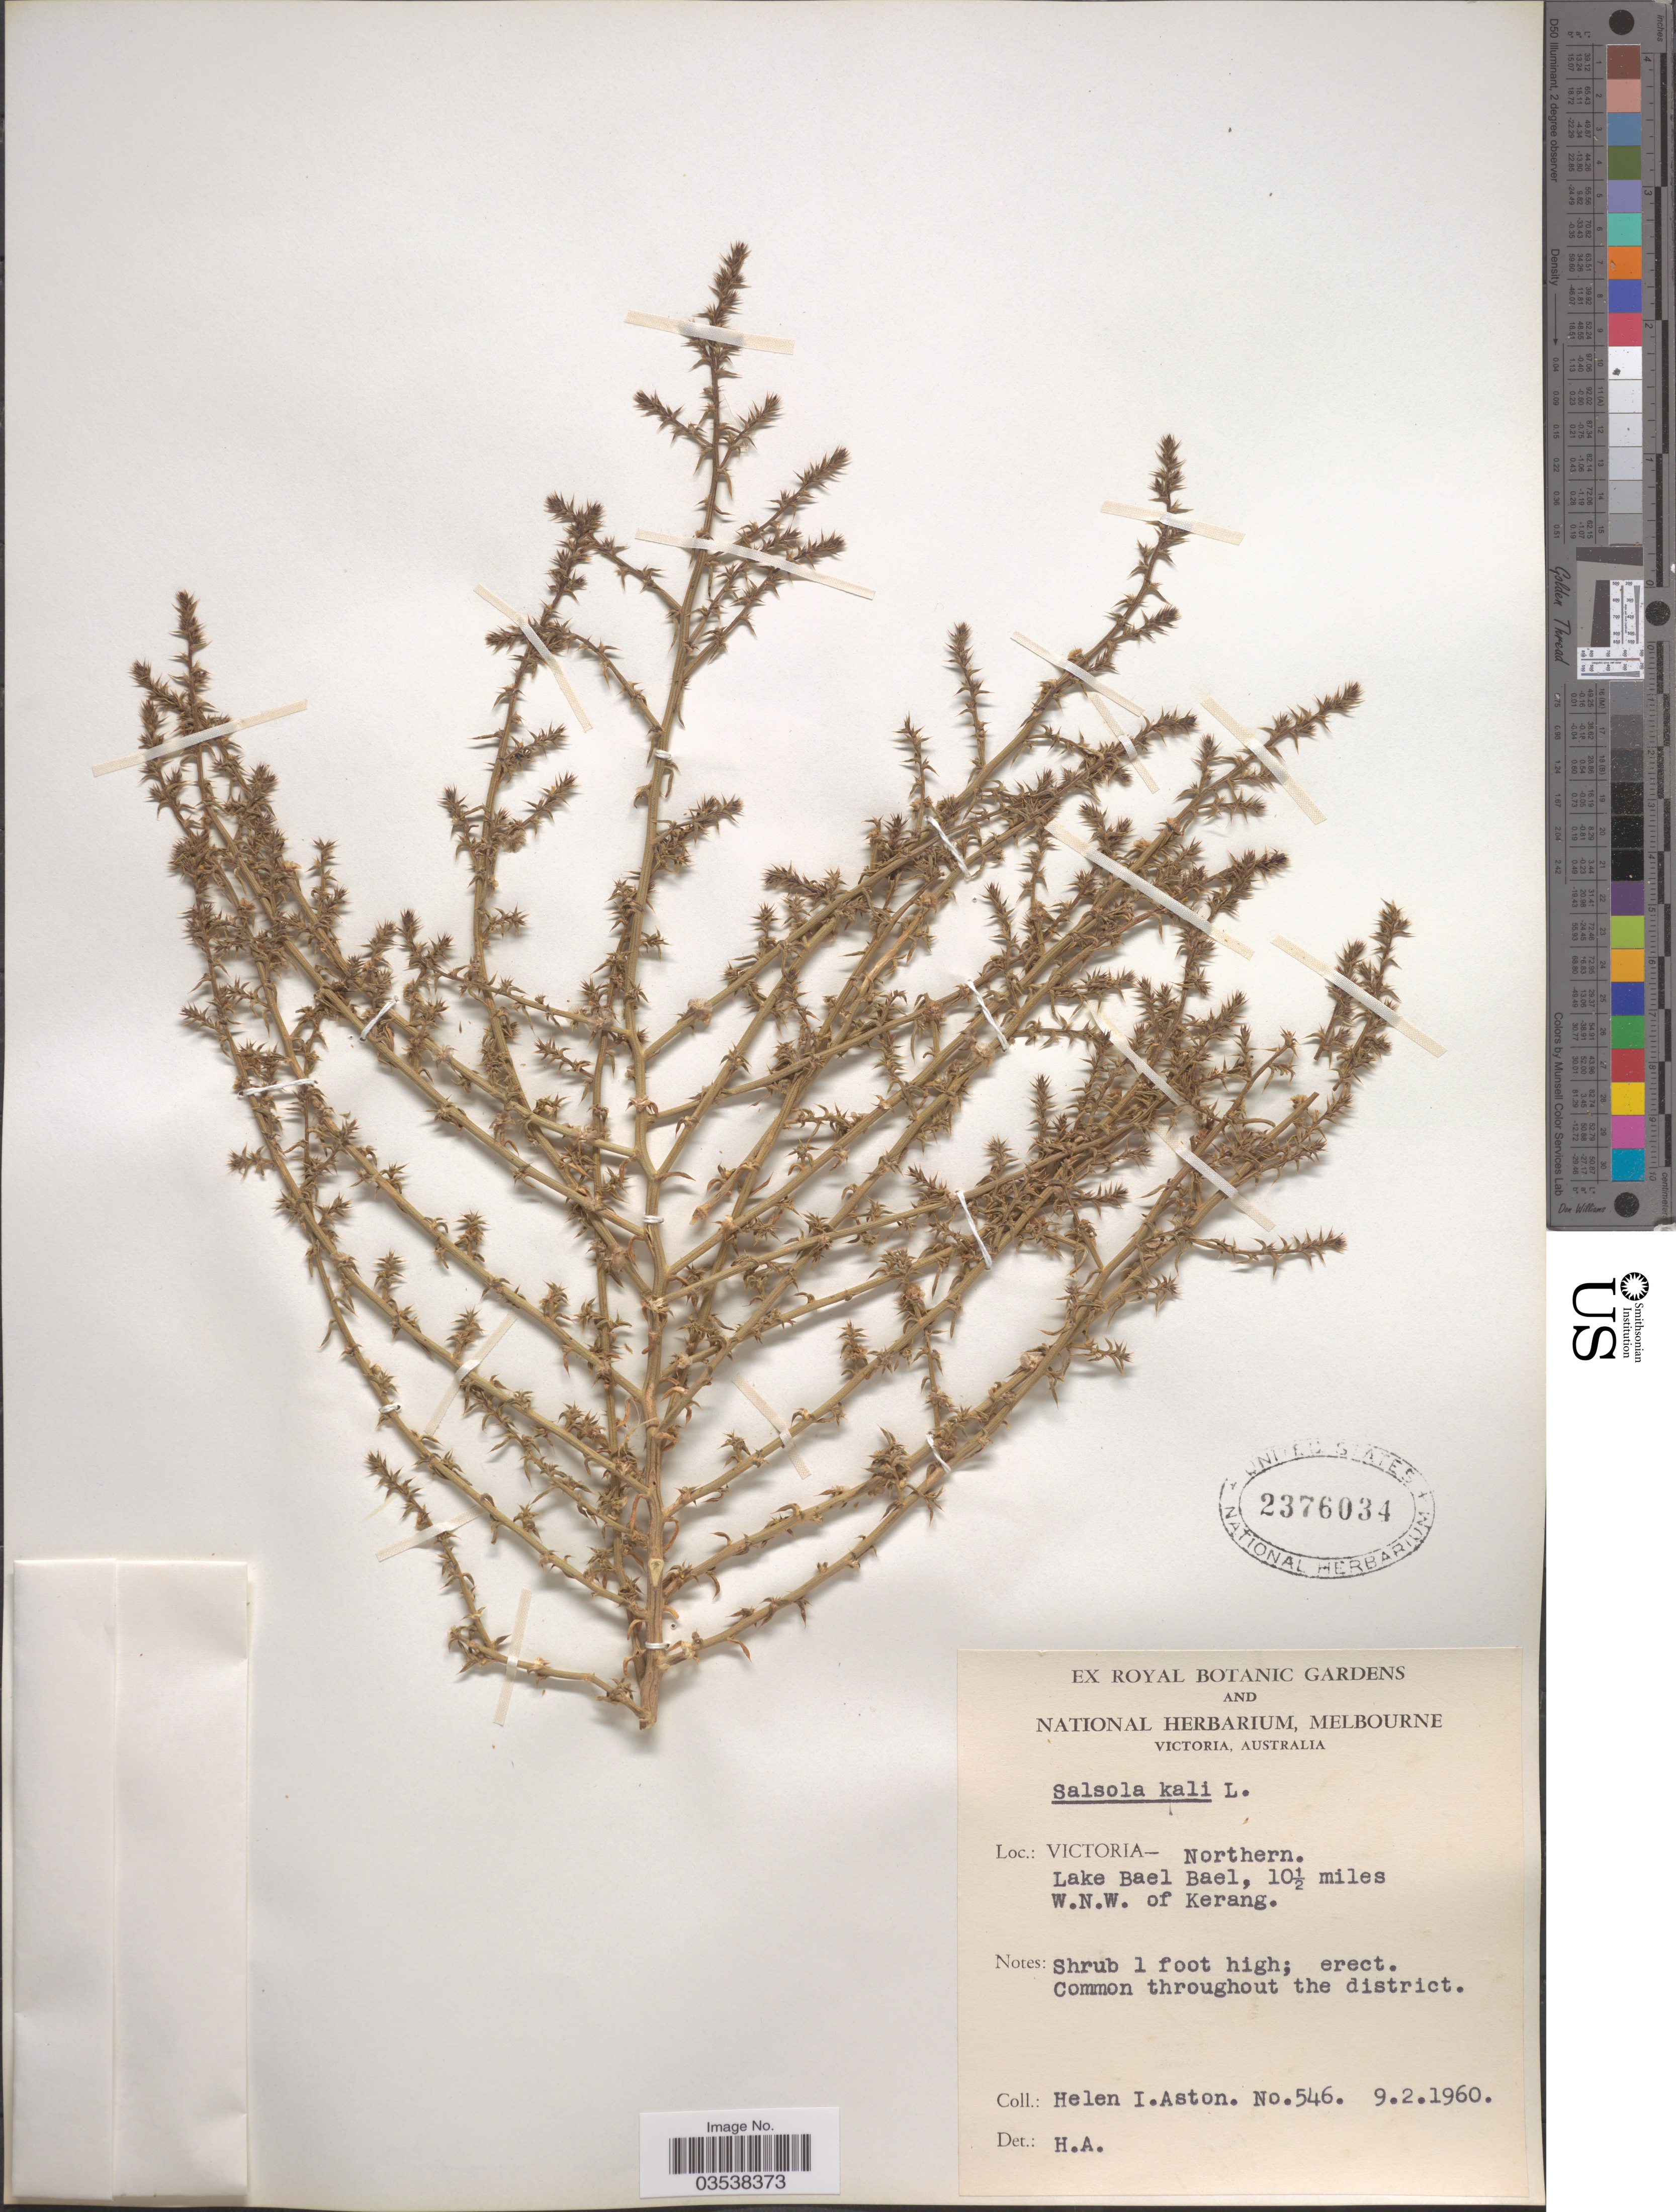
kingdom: Plantae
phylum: Tracheophyta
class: Magnoliopsida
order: Caryophyllales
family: Amaranthaceae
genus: Salsola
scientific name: Salsola kali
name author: L.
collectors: H. I. Aston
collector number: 546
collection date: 1960-02-09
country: Australia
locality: Victoria-Northern. Lake Bael Bael, 10½ miles W.N.W. of Kerang.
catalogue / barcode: US 2376034